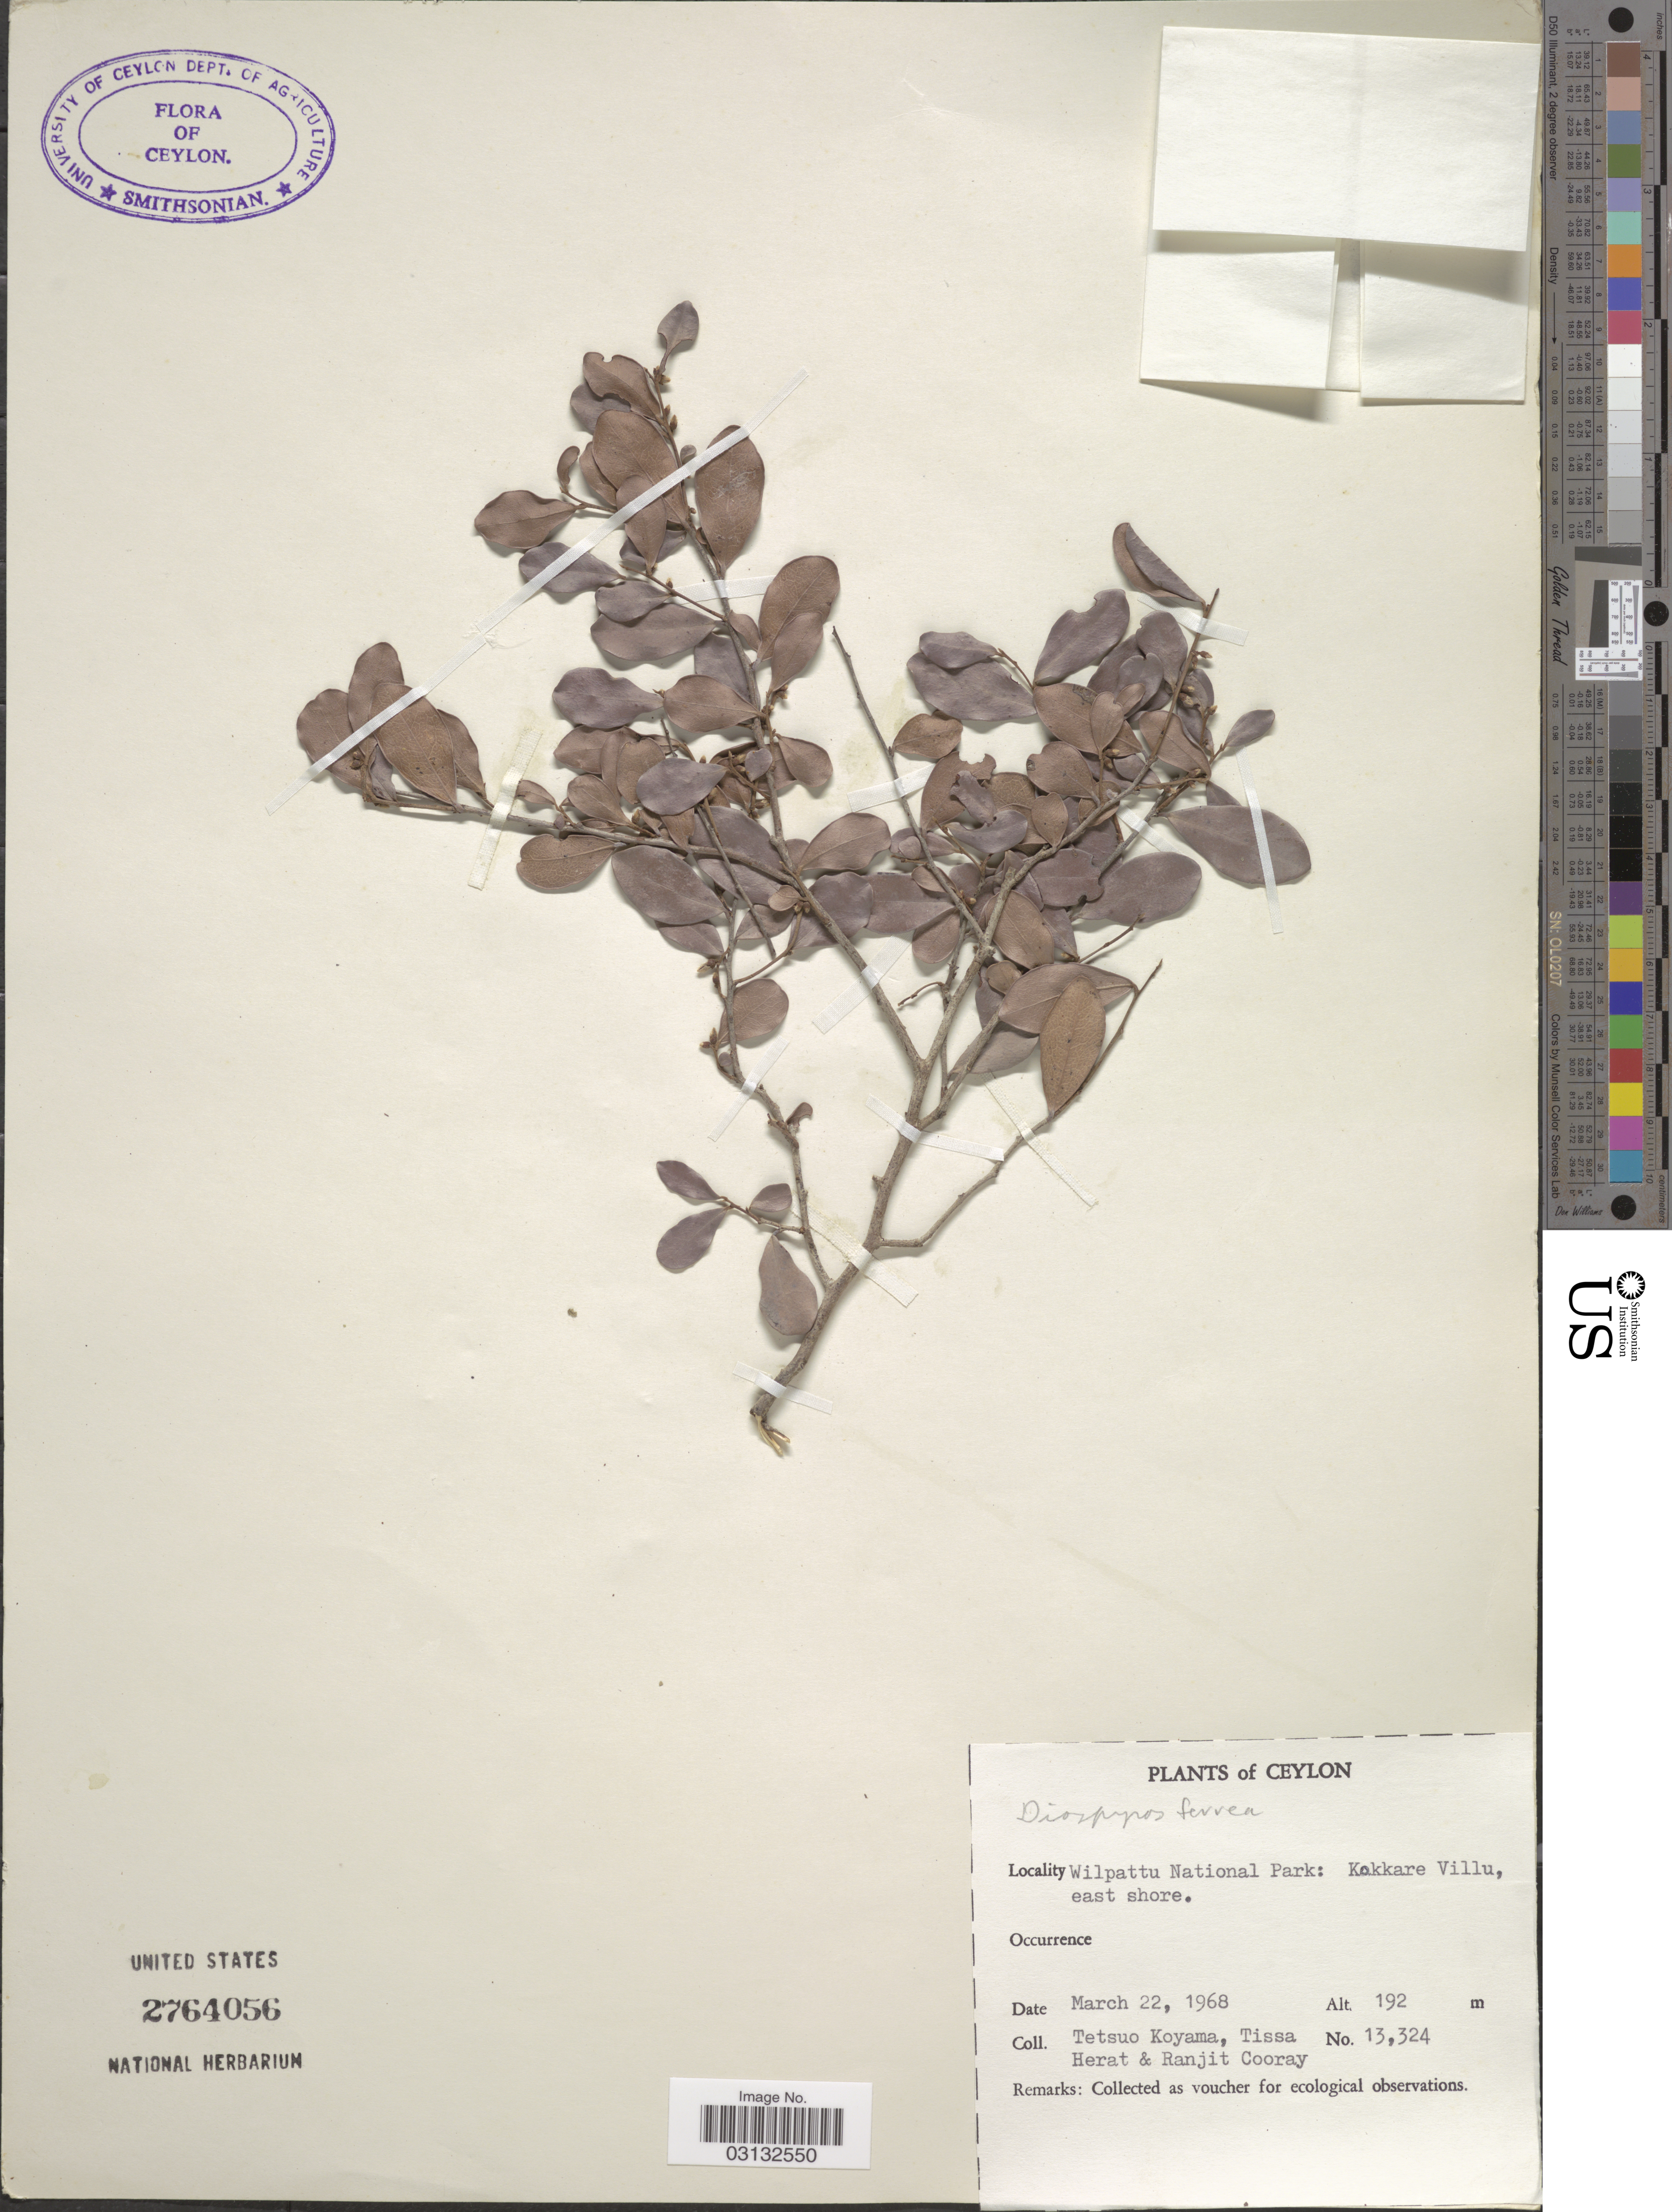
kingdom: Plantae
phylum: Tracheophyta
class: Magnoliopsida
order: Ericales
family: Ebenaceae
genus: Diospyros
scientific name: Diospyros sp.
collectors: T. Koyama, T. Herat & R. Cooray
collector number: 13324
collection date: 1968-03-22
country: Sri Lanka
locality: Ceylon. Wilpattu National Park: kokkare Villu, east shore.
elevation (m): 192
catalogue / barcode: US 2764056